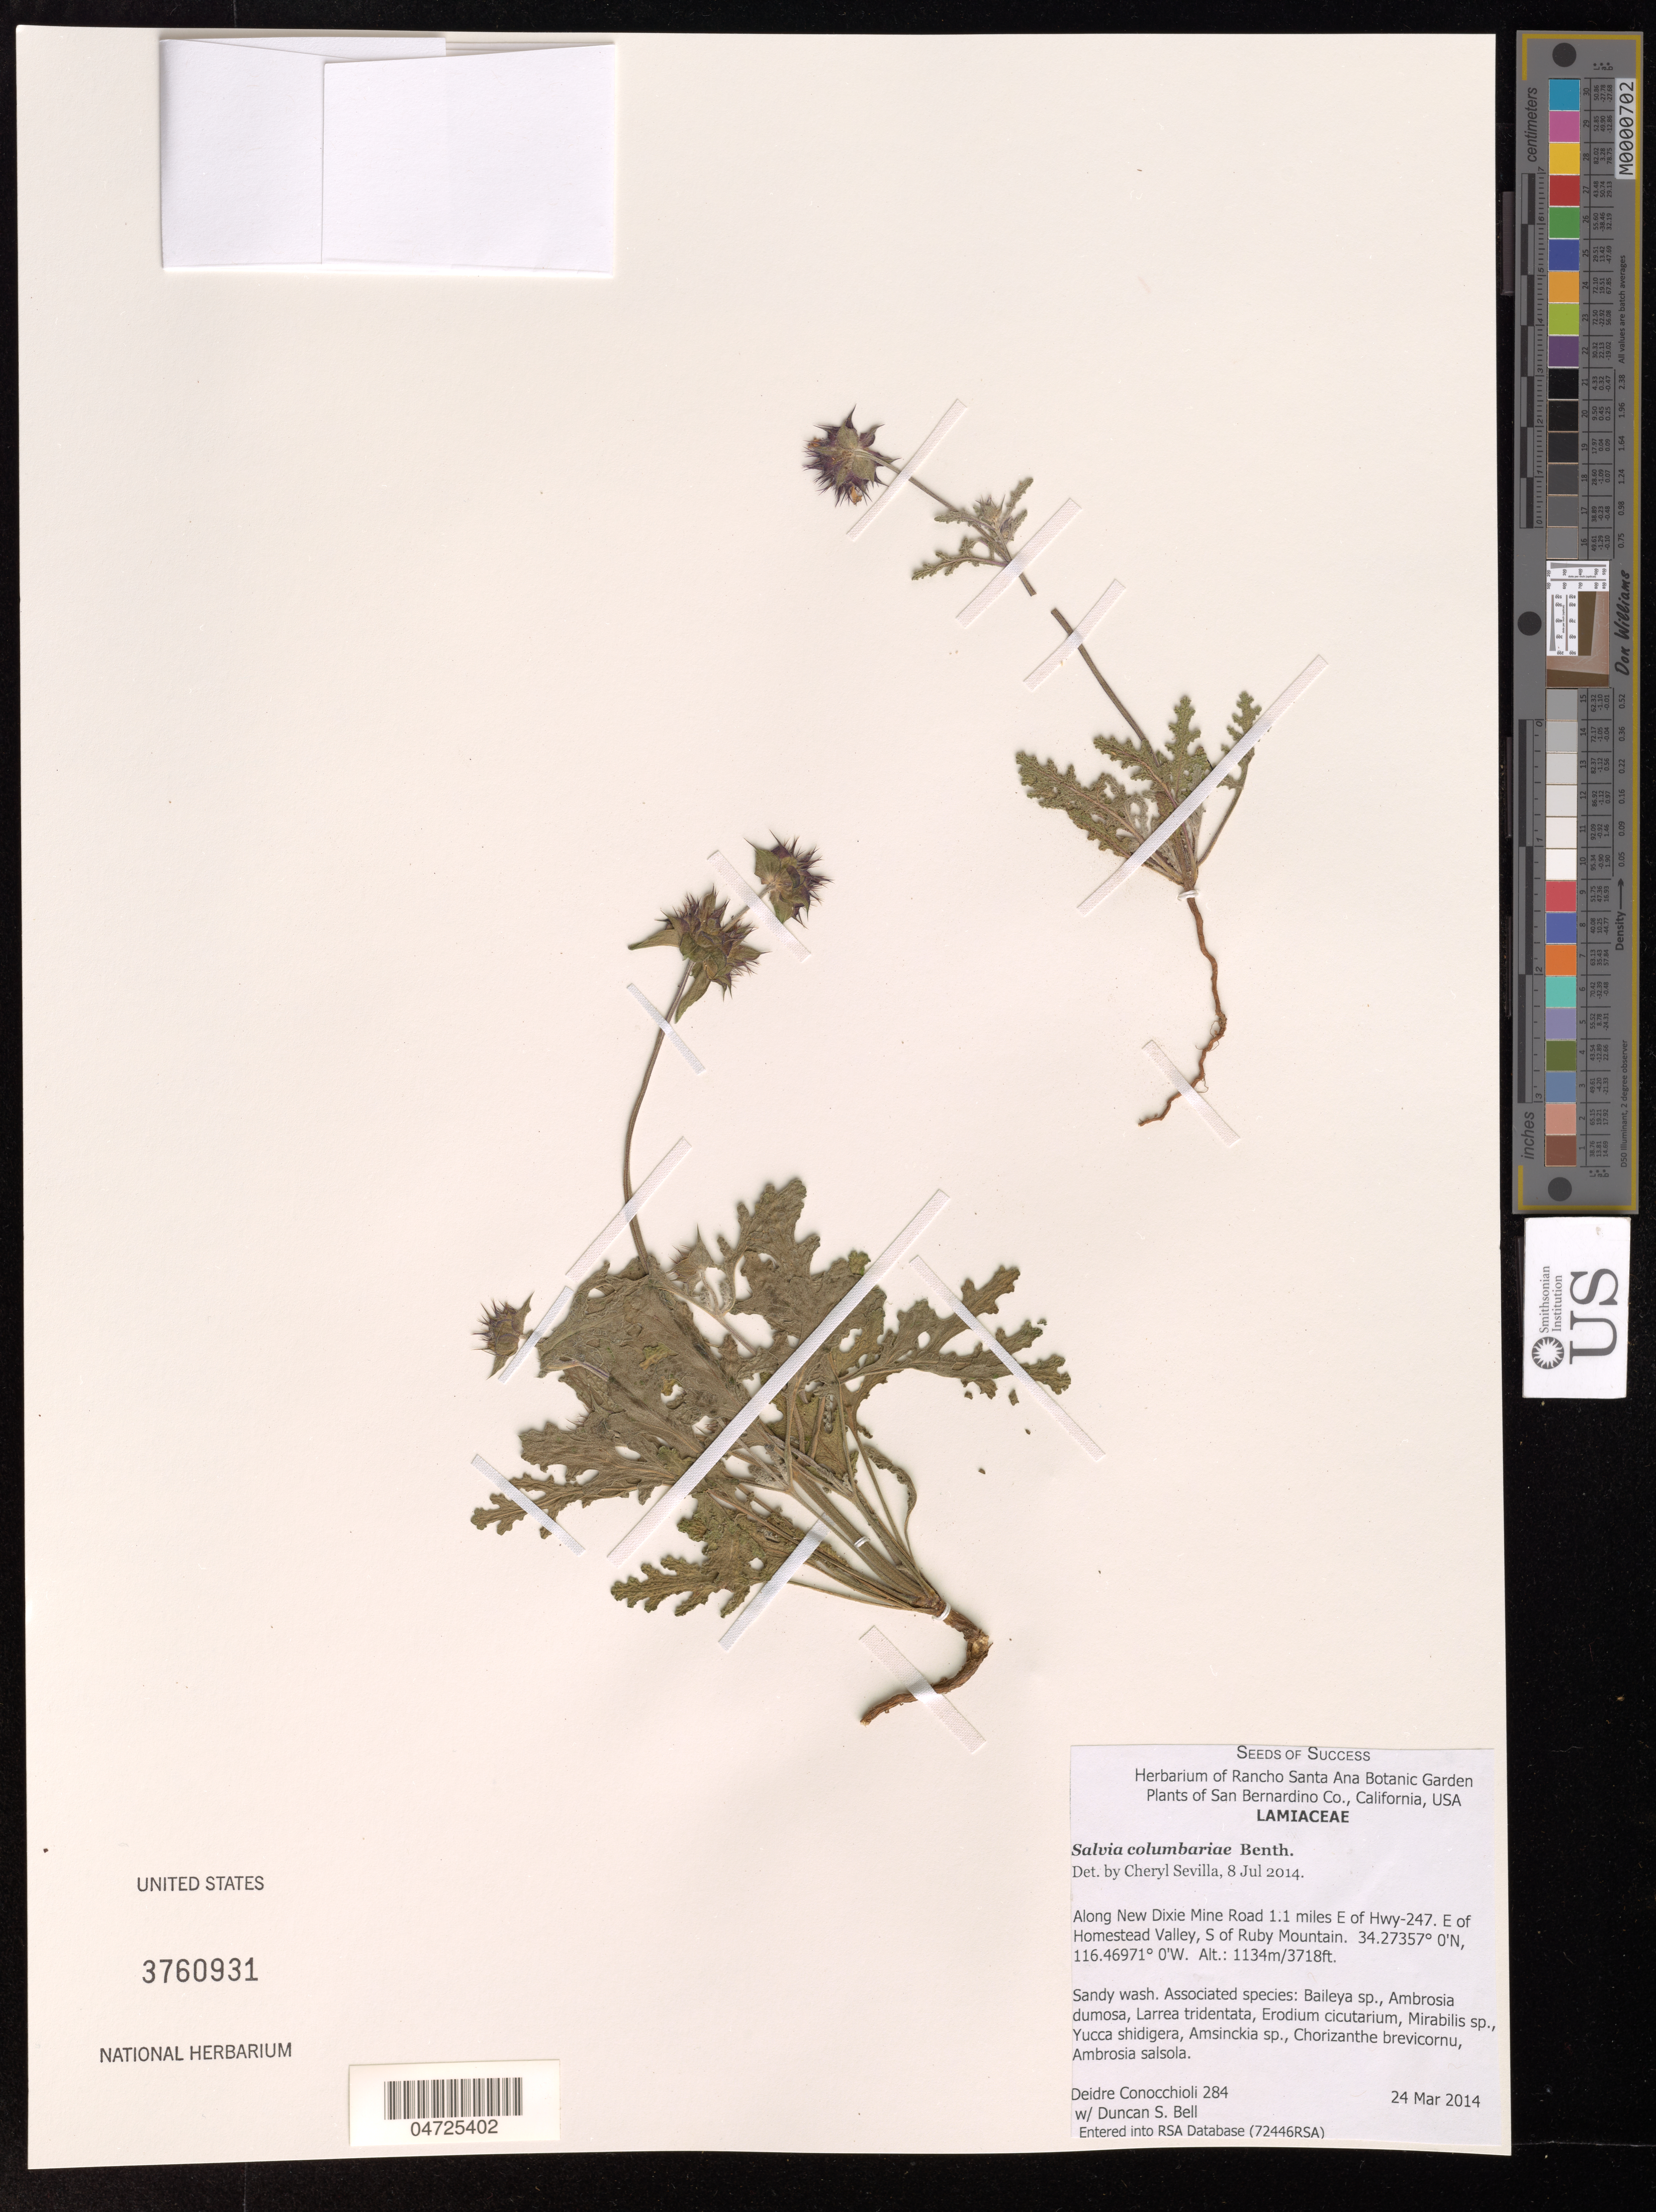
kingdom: Plantae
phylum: Tracheophyta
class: Magnoliopsida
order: Lamiales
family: Lamiaceae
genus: Salvia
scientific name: Salvia columbariae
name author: Benth.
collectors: D. Conocchioli & D. S. Bell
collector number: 284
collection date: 2014-03-24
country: United States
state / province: California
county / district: San Bernardino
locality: San Bernardino Co. Along New Dixie Mine Road 1.1 miles E of Hwy-247. E of Homestead Valley, S of Ruby Mountain.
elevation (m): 1134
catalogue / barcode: US 3760931